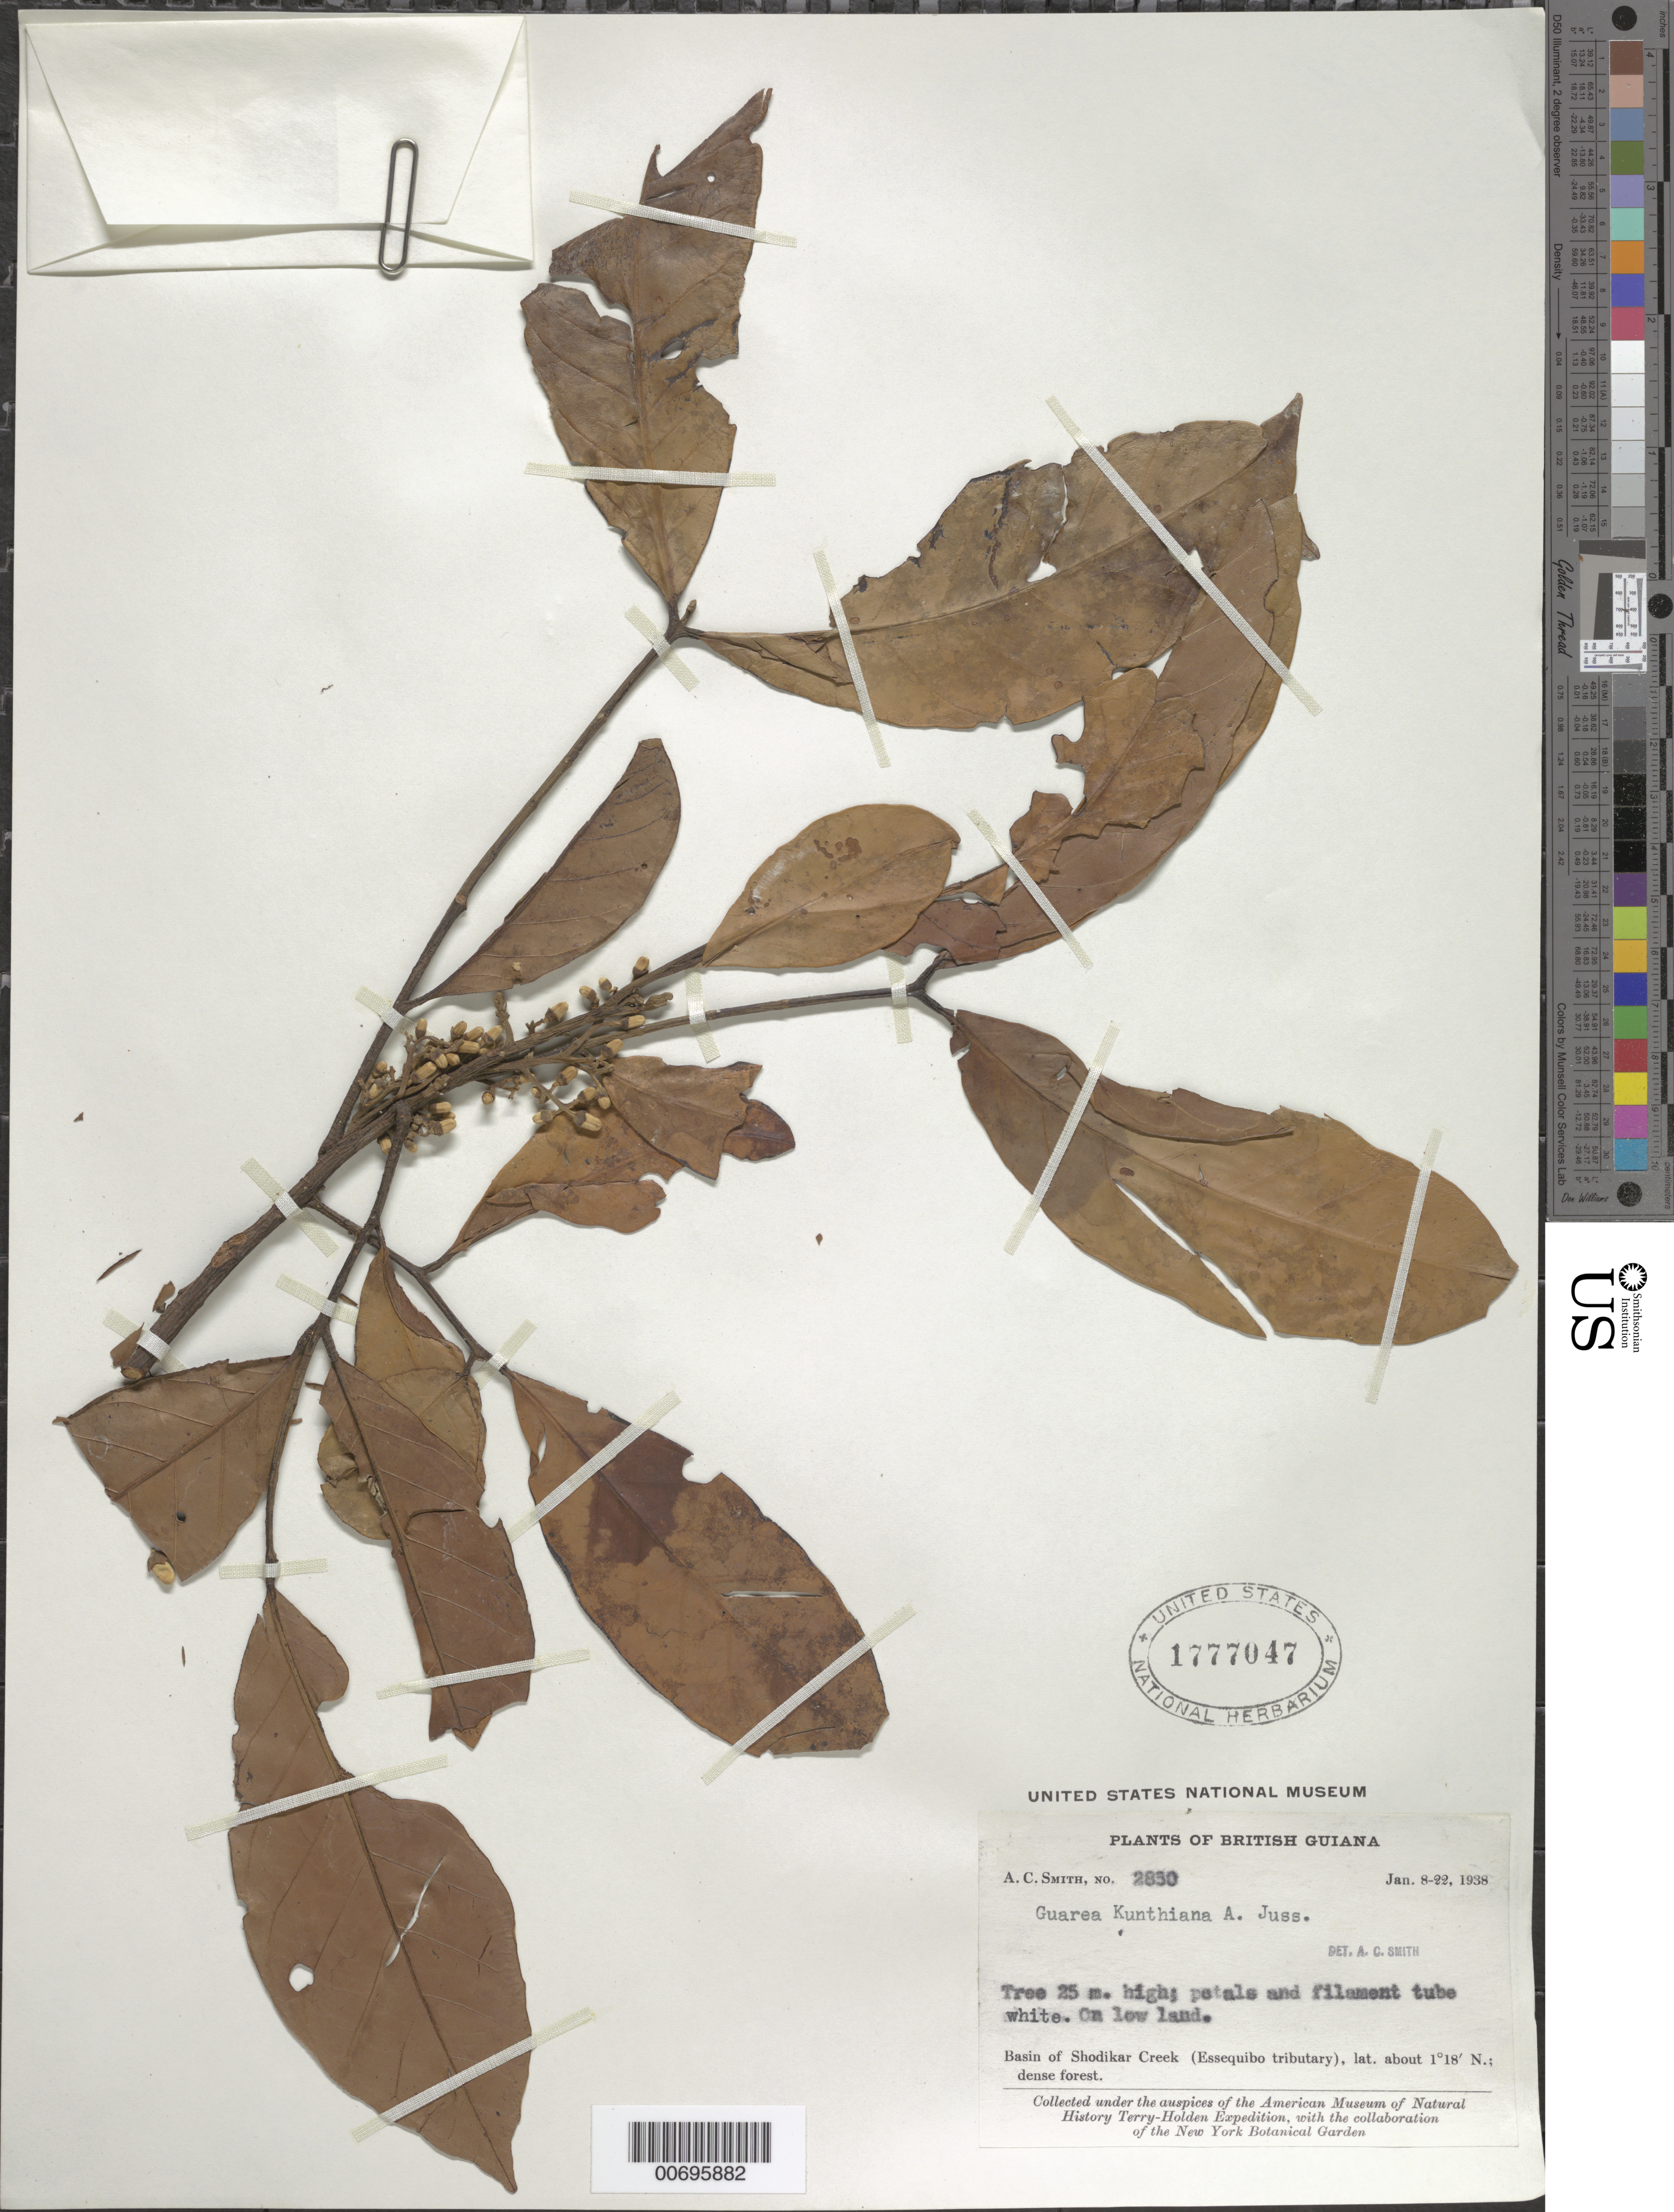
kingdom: Plantae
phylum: Tracheophyta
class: Magnoliopsida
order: Sapindales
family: Meliaceae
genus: Guarea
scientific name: Guarea kunthiana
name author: A. Juss.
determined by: Smith, A. C.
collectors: A. C. Smith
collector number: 2850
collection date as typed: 8-Jan-38 to 22-Jan-38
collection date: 1938-01-08/1938-01-22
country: Guyana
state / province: U. Takutu-U. Essequibo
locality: Shodikar Creek, basin of (Essequibo tributary), Akarai Mts.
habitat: Dense forest, low land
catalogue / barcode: US 1777047